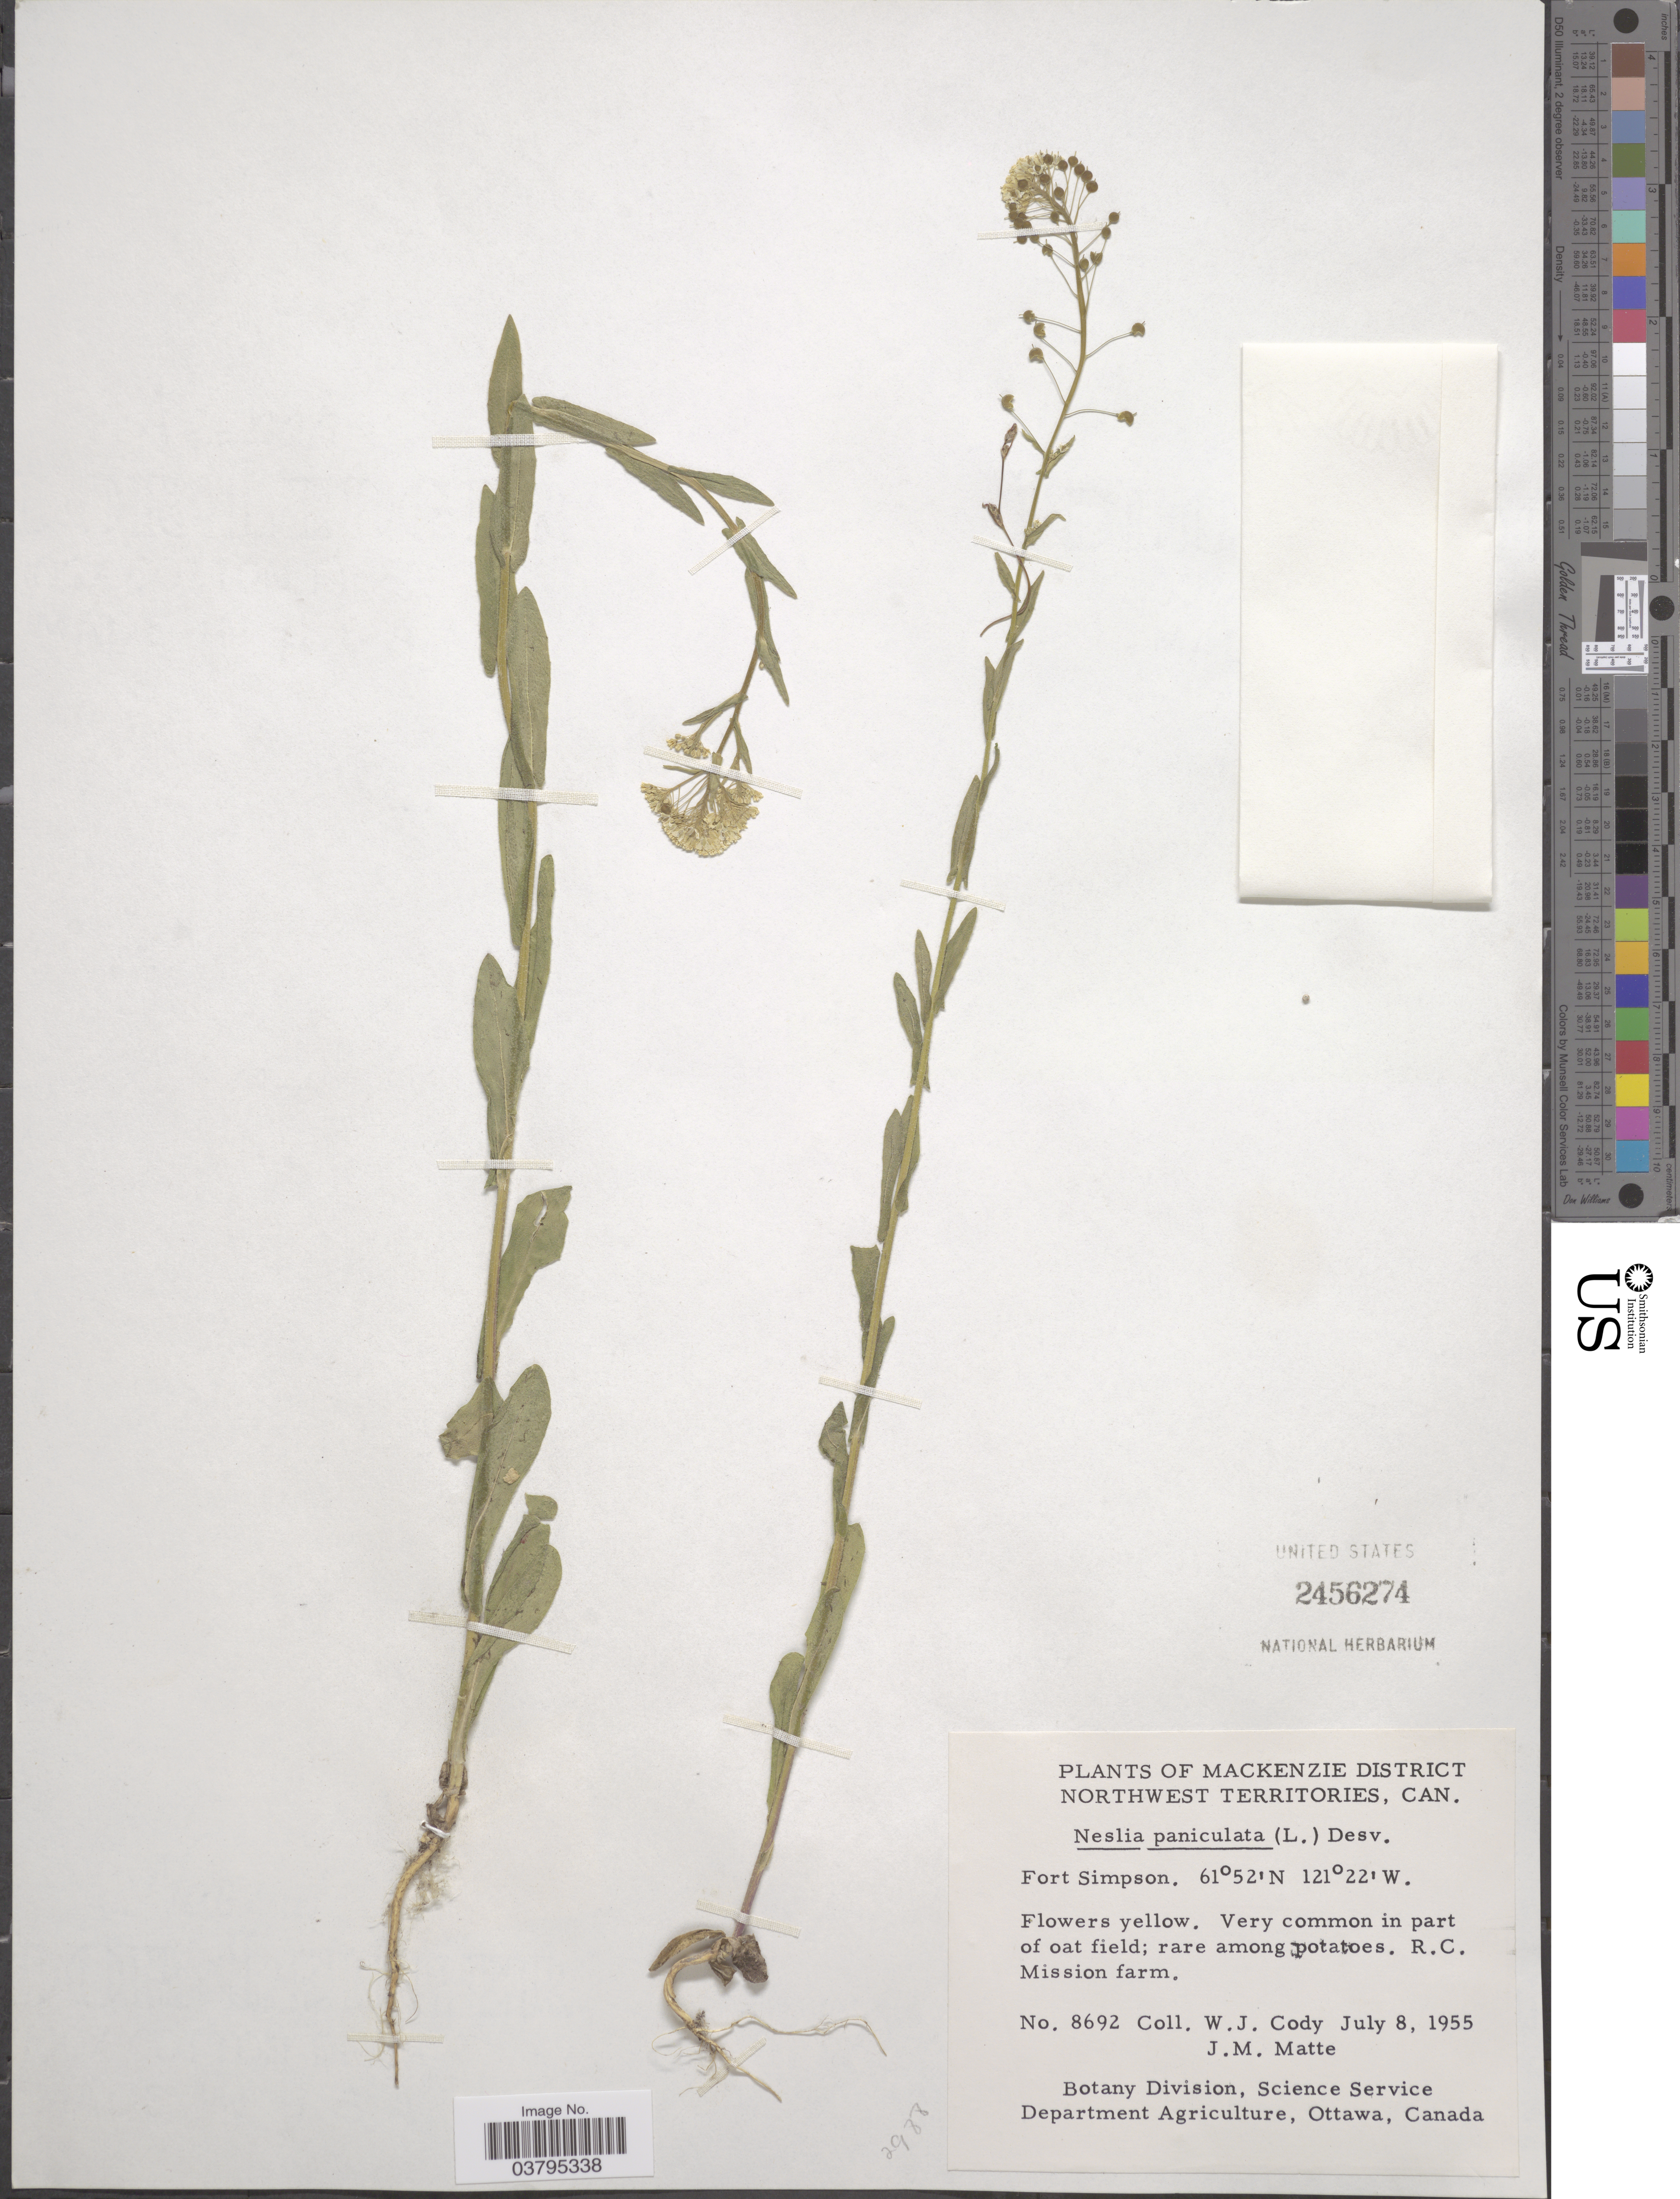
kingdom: Plantae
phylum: Tracheophyta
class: Magnoliopsida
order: Brassicales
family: Brassicaceae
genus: Neslia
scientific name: Neslia paniculata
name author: (L.) Desv.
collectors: W. Cody & J. Matte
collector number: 8692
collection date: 1955-07-08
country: Canada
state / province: Northwest Territories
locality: Mackenzie District. Fort Simpson. R. C. Mission Farm.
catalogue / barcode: US 2456274